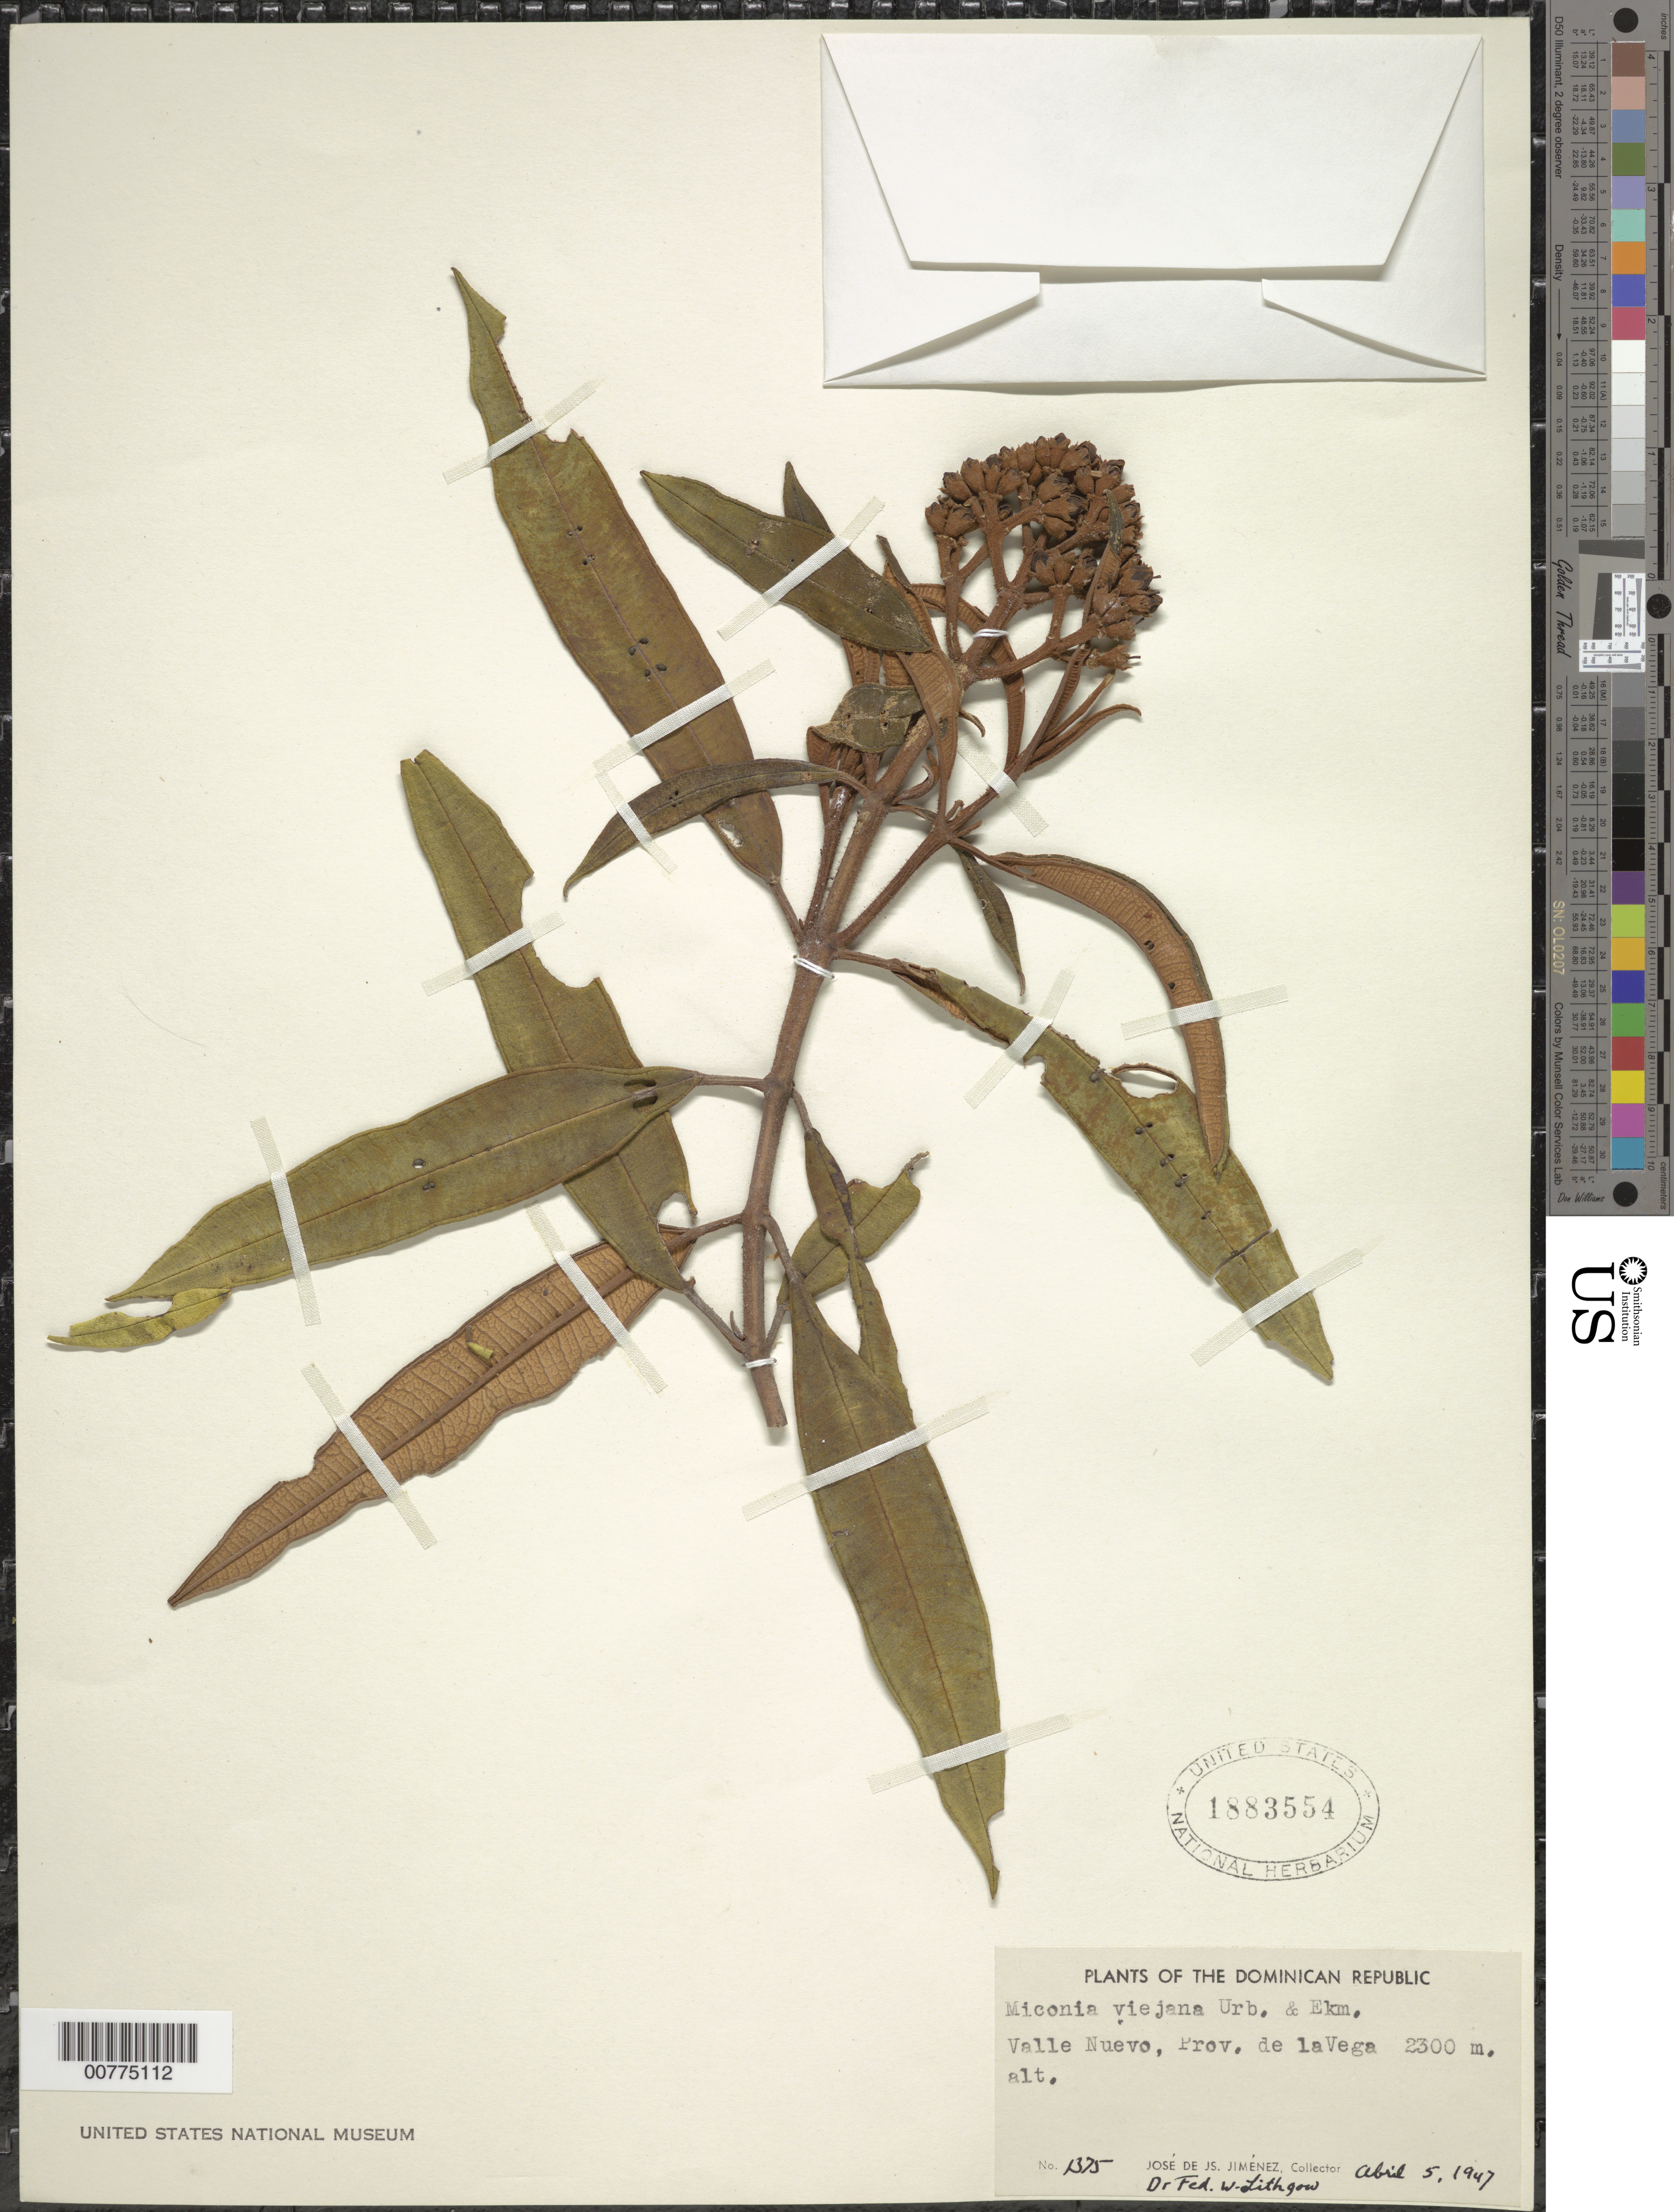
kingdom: Plantae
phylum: Tracheophyta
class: Magnoliopsida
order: Myrtales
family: Melastomataceae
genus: Miconia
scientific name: Miconia luteola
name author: Cogn.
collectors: F. Lithgow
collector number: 1375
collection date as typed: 05 Apr 1947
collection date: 1947-04-05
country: Dominican Republic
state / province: La Vega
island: Hispaniola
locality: Valle Nuevo.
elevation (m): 2300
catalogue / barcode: US 1883554